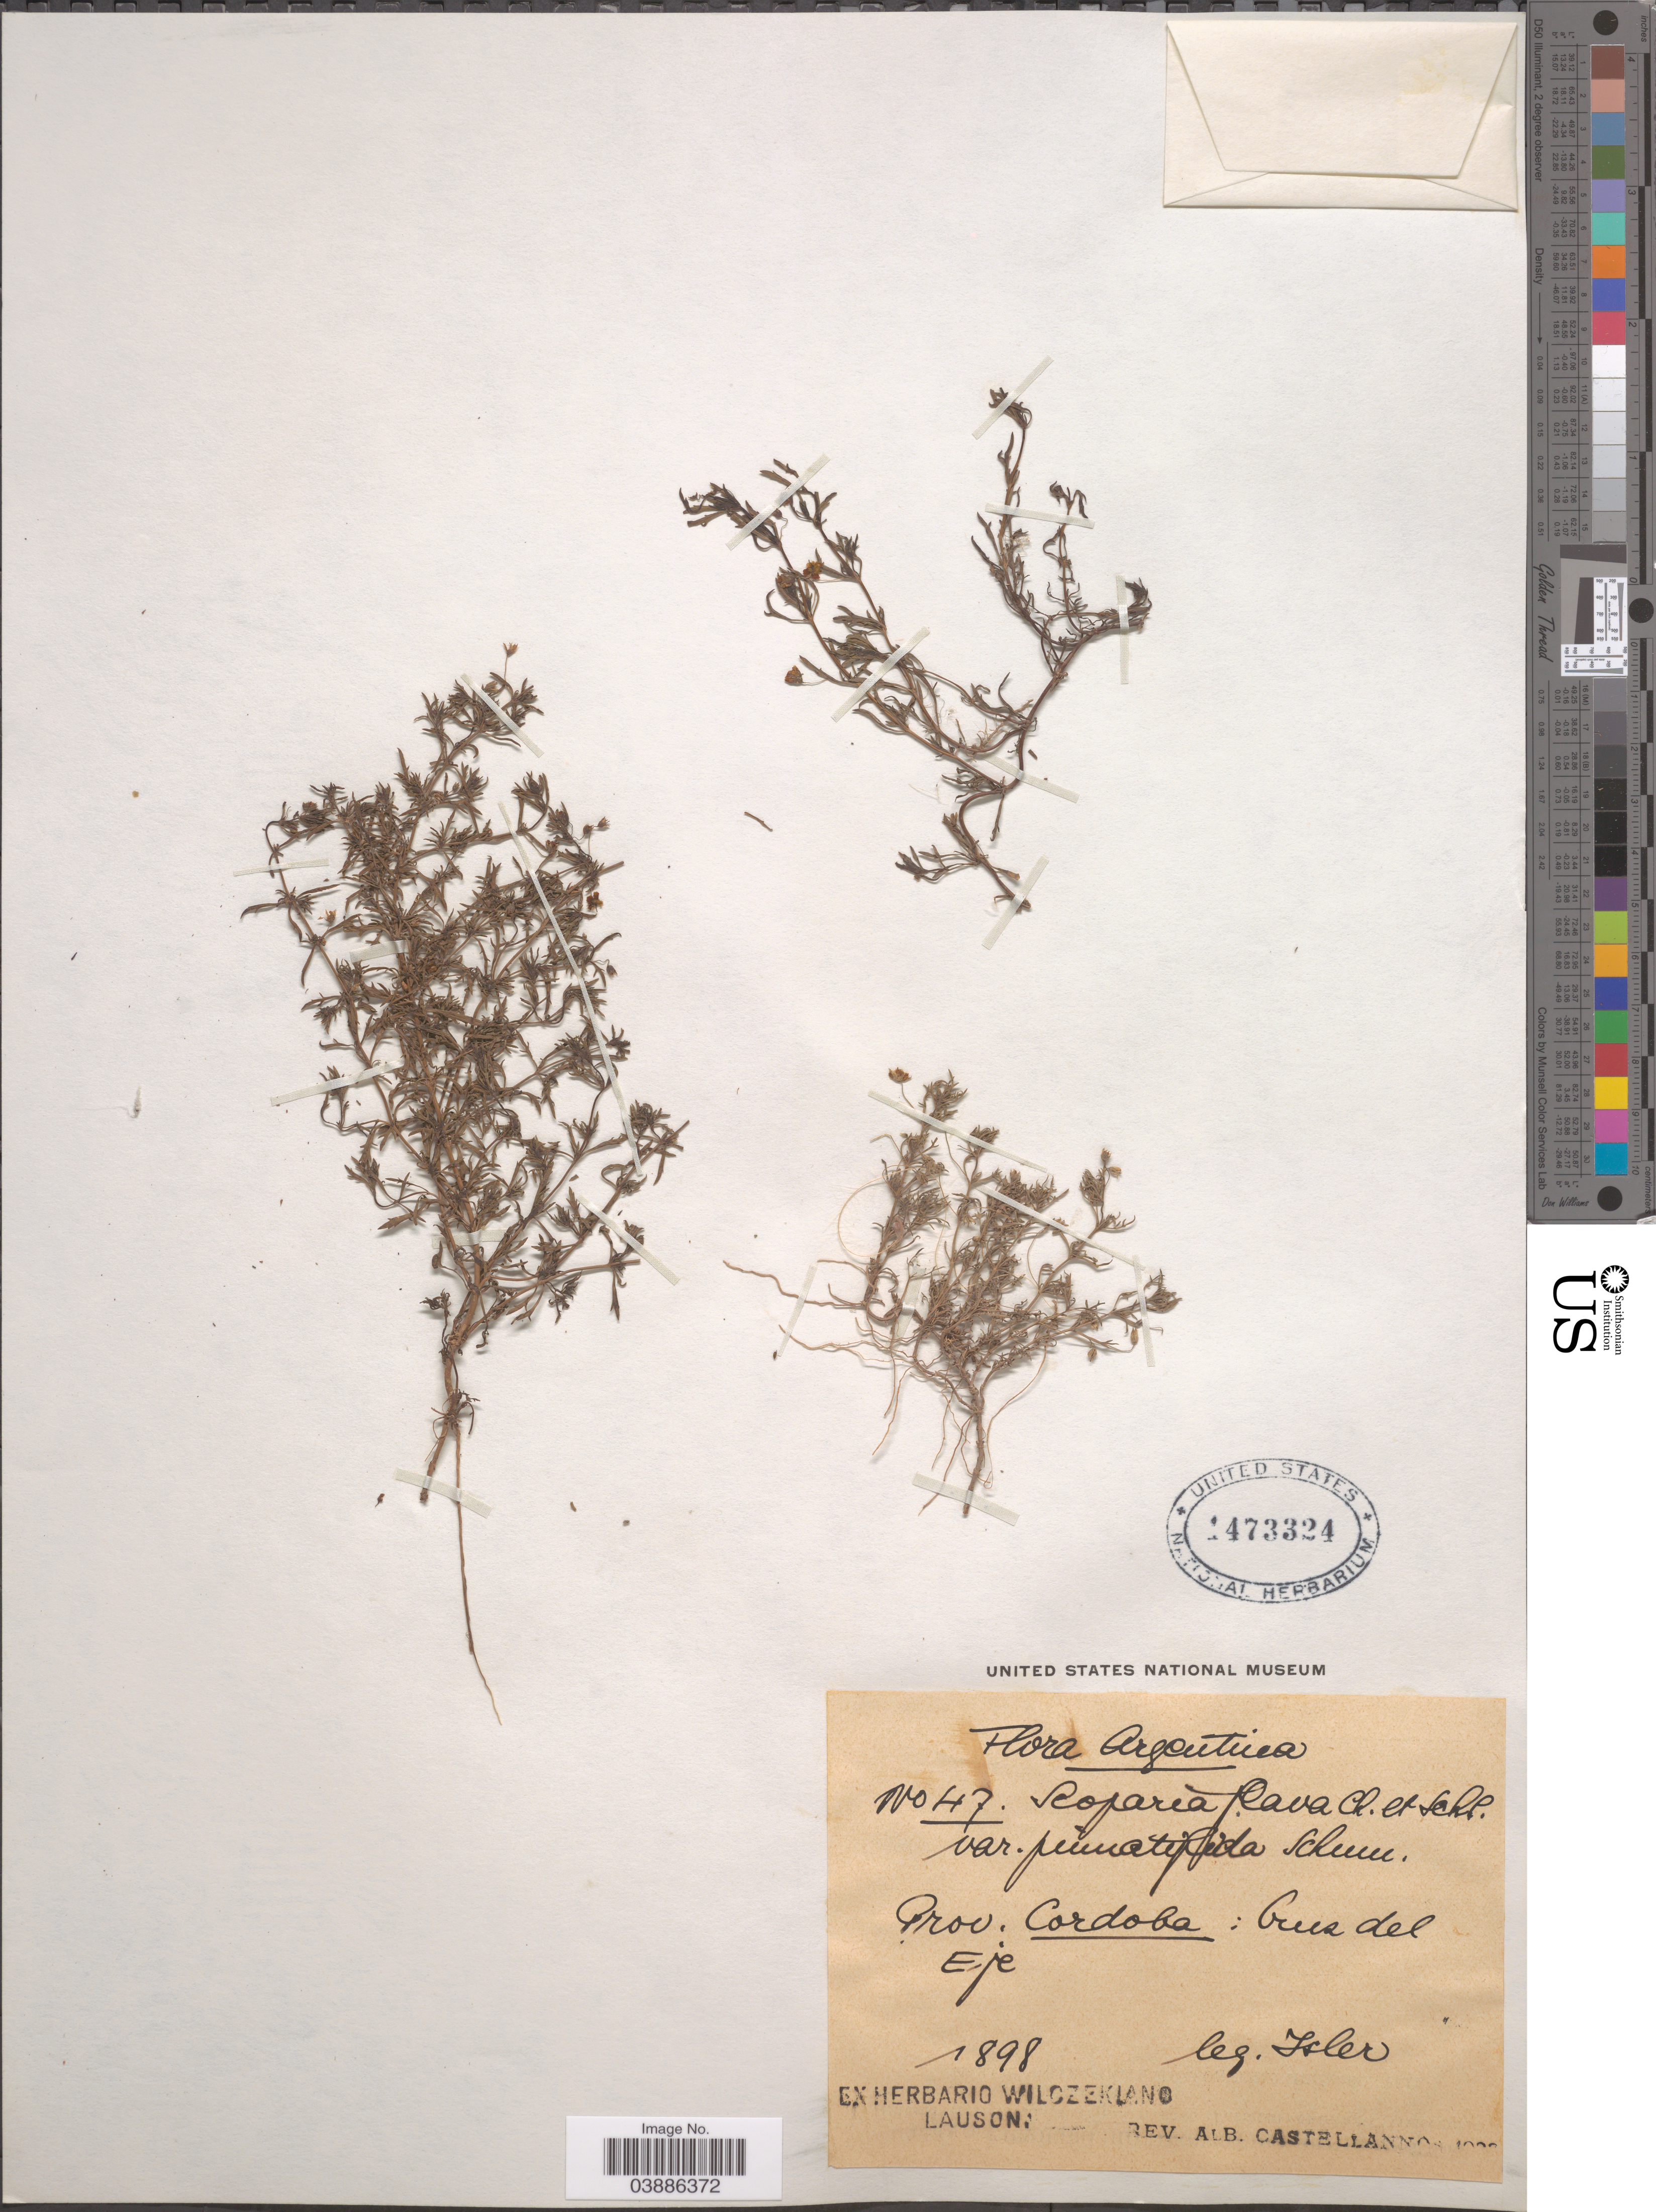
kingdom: Plantae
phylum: Tracheophyta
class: Magnoliopsida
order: Lamiales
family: Plantaginaceae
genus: Scoparia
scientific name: Scoparia pinnatifida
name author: Cham.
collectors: -. Isler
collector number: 47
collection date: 1898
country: Argentina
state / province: Cordoba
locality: Cruz del Eje.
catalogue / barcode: US 1473324